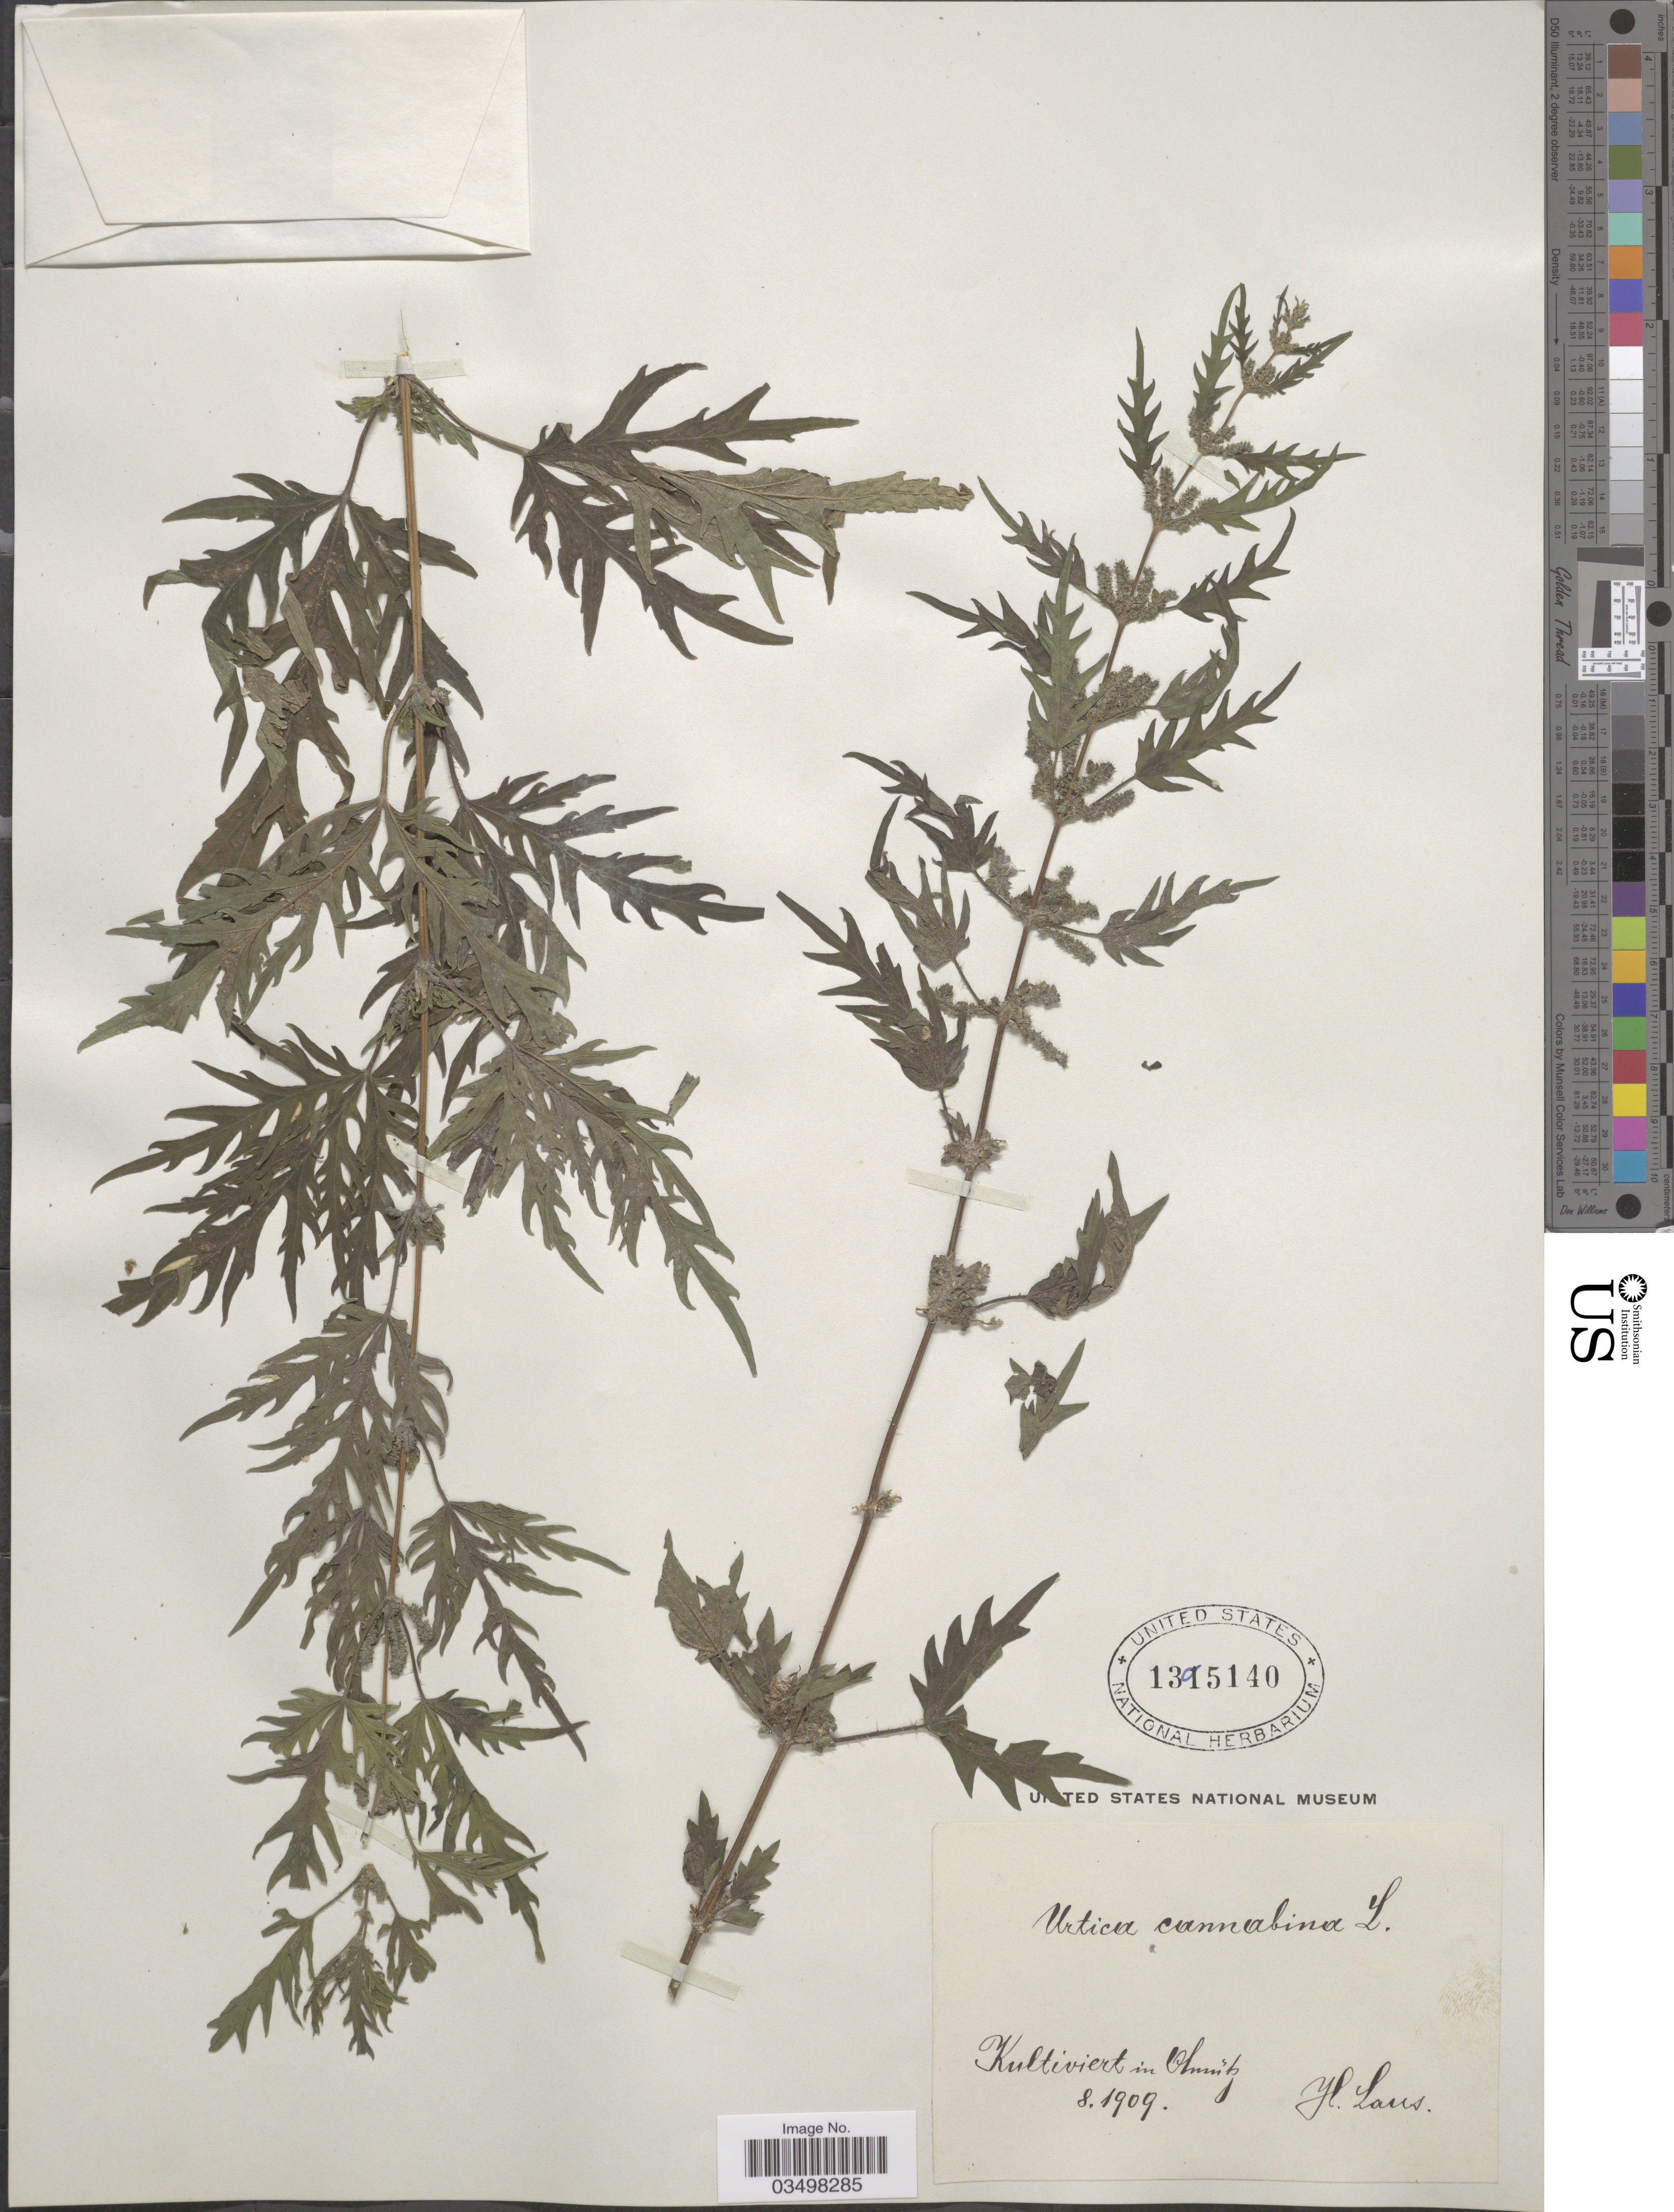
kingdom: Plantae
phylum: Tracheophyta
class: Magnoliopsida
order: Rosales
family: Urticaceae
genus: Urtica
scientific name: Urtica cannabina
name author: L.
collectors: H. Laus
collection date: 1909-08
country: Czechia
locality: Ohníč.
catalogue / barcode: US 1395140